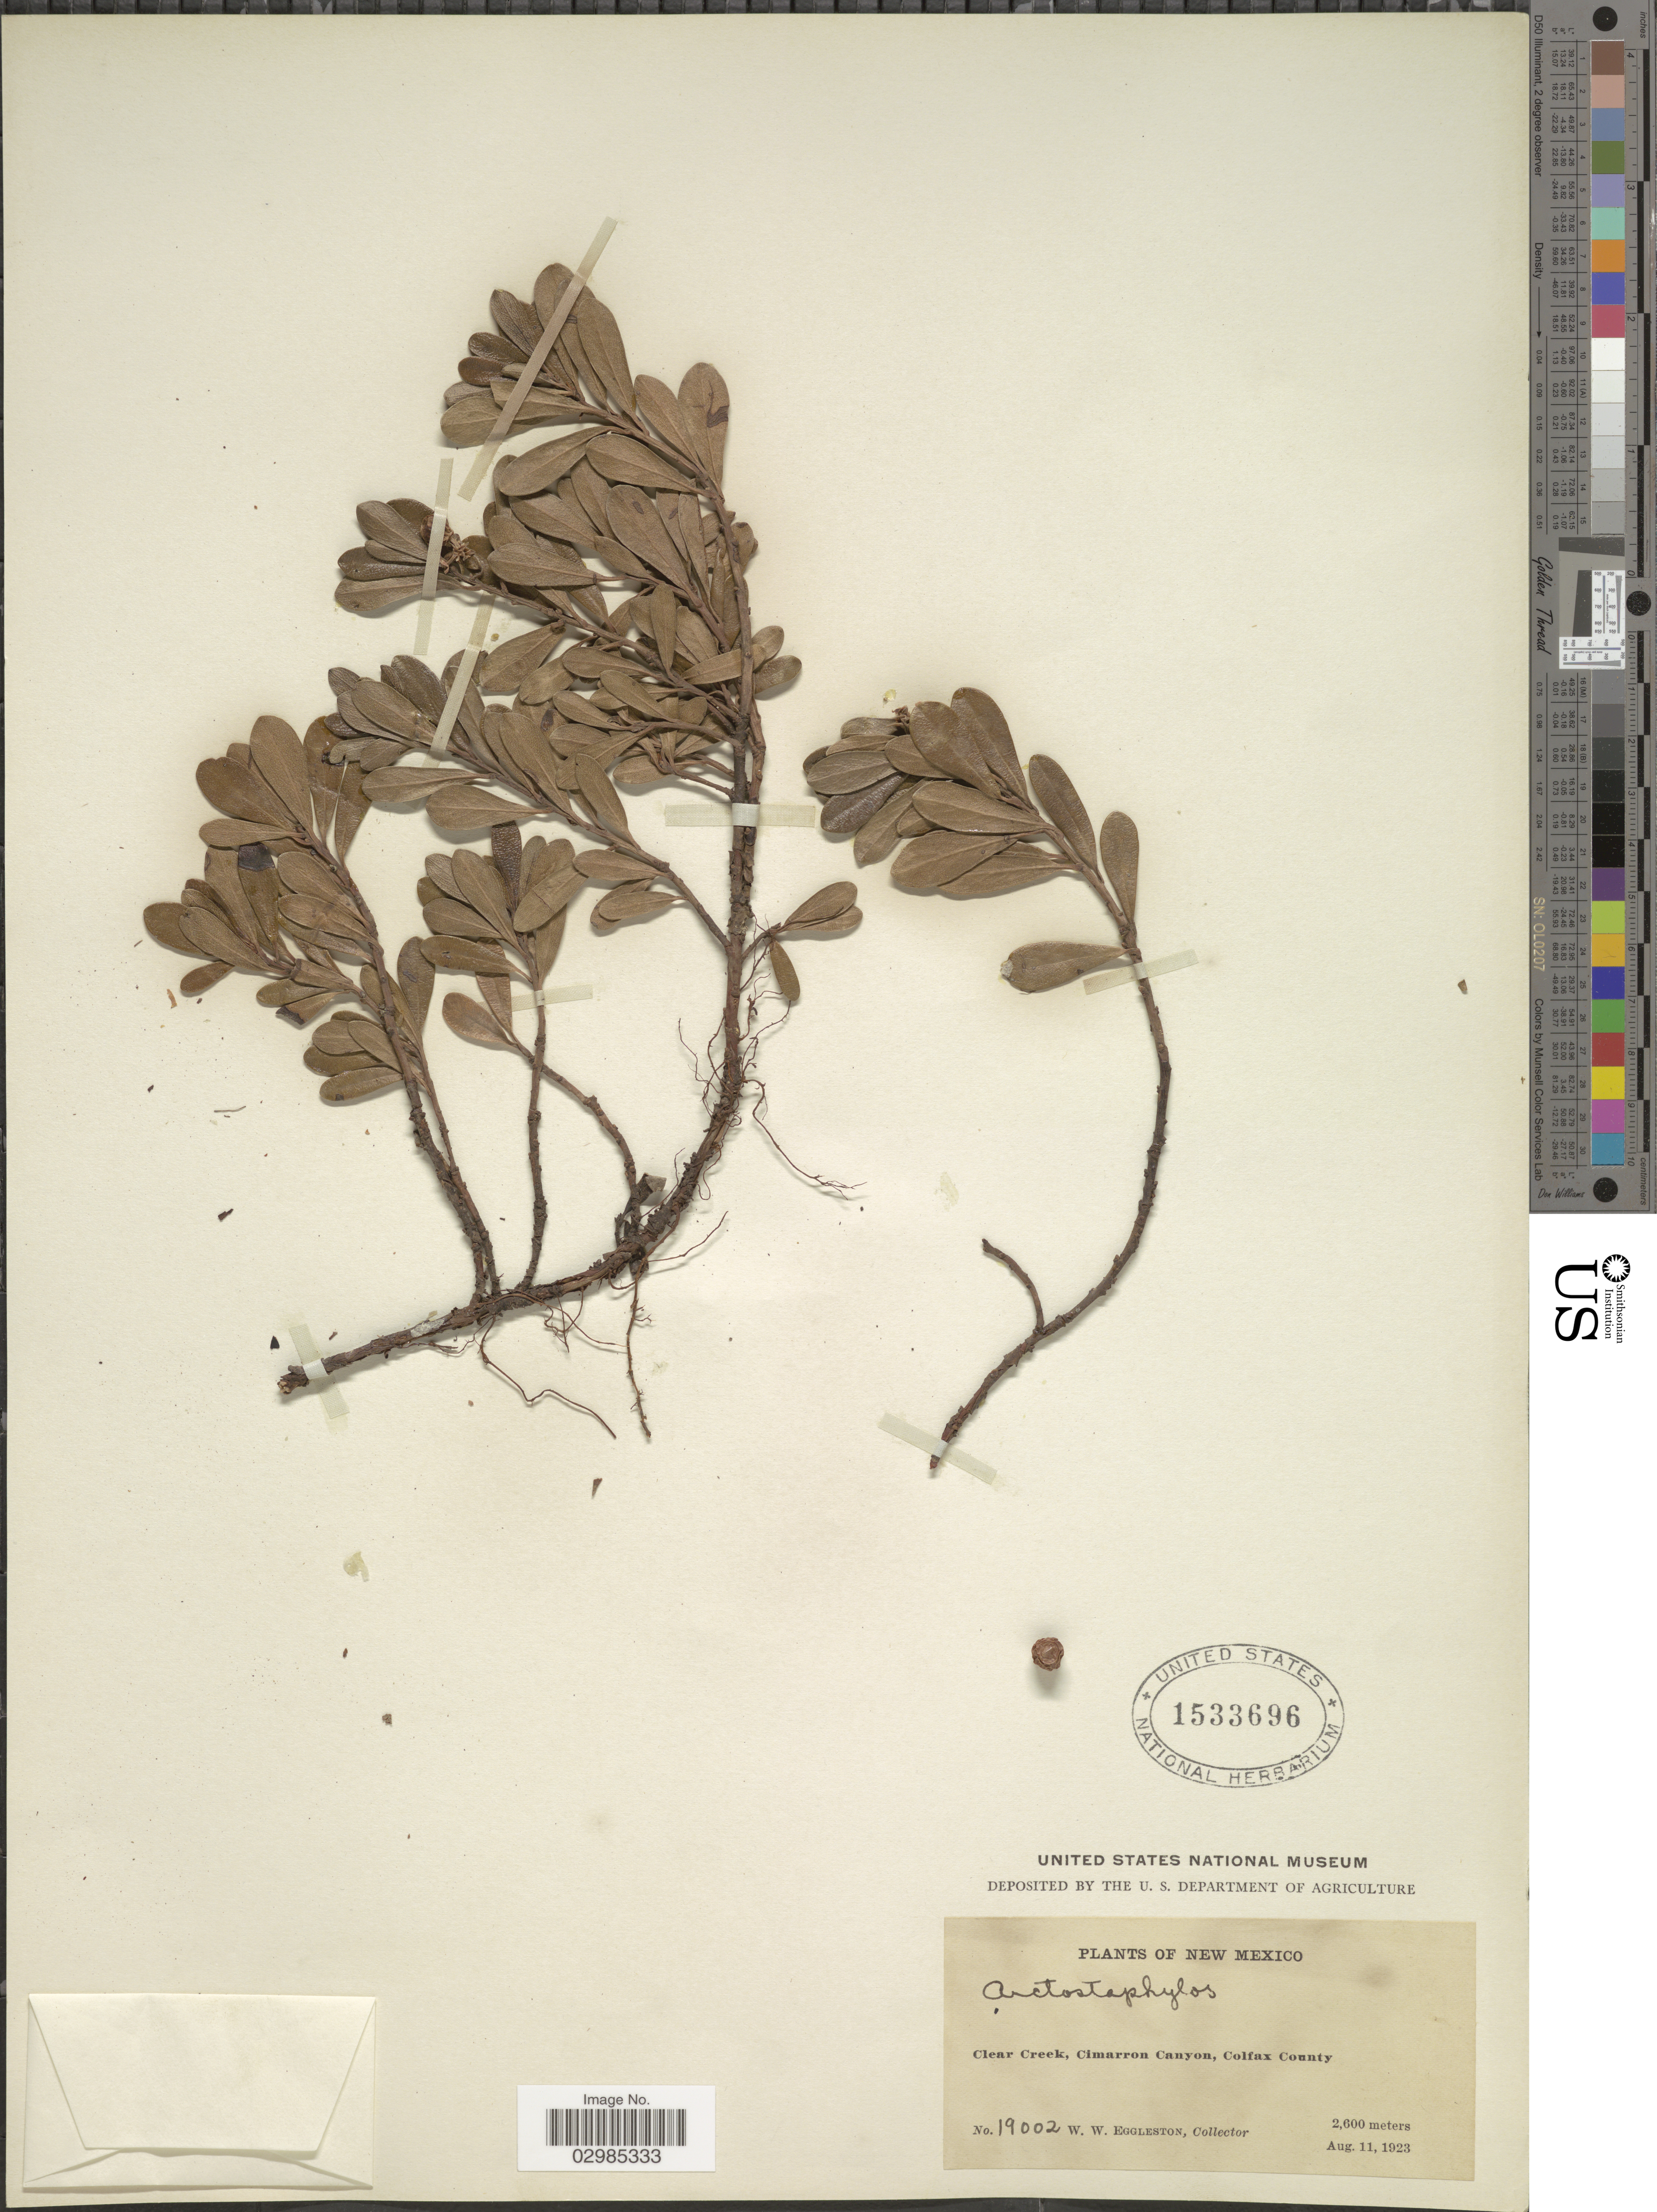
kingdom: Plantae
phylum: Tracheophyta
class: Magnoliopsida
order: Ericales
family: Ericaceae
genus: Arctostaphylos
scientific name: Arctostaphylos cratericola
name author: (Donn. Sm.) Donn. Sm.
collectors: W. W. Eggleston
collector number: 19002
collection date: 1923-08-11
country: United States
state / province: New Mexico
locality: Clear Creek, Cimarron Canyon, Colfax County.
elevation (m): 2600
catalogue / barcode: US 1533696